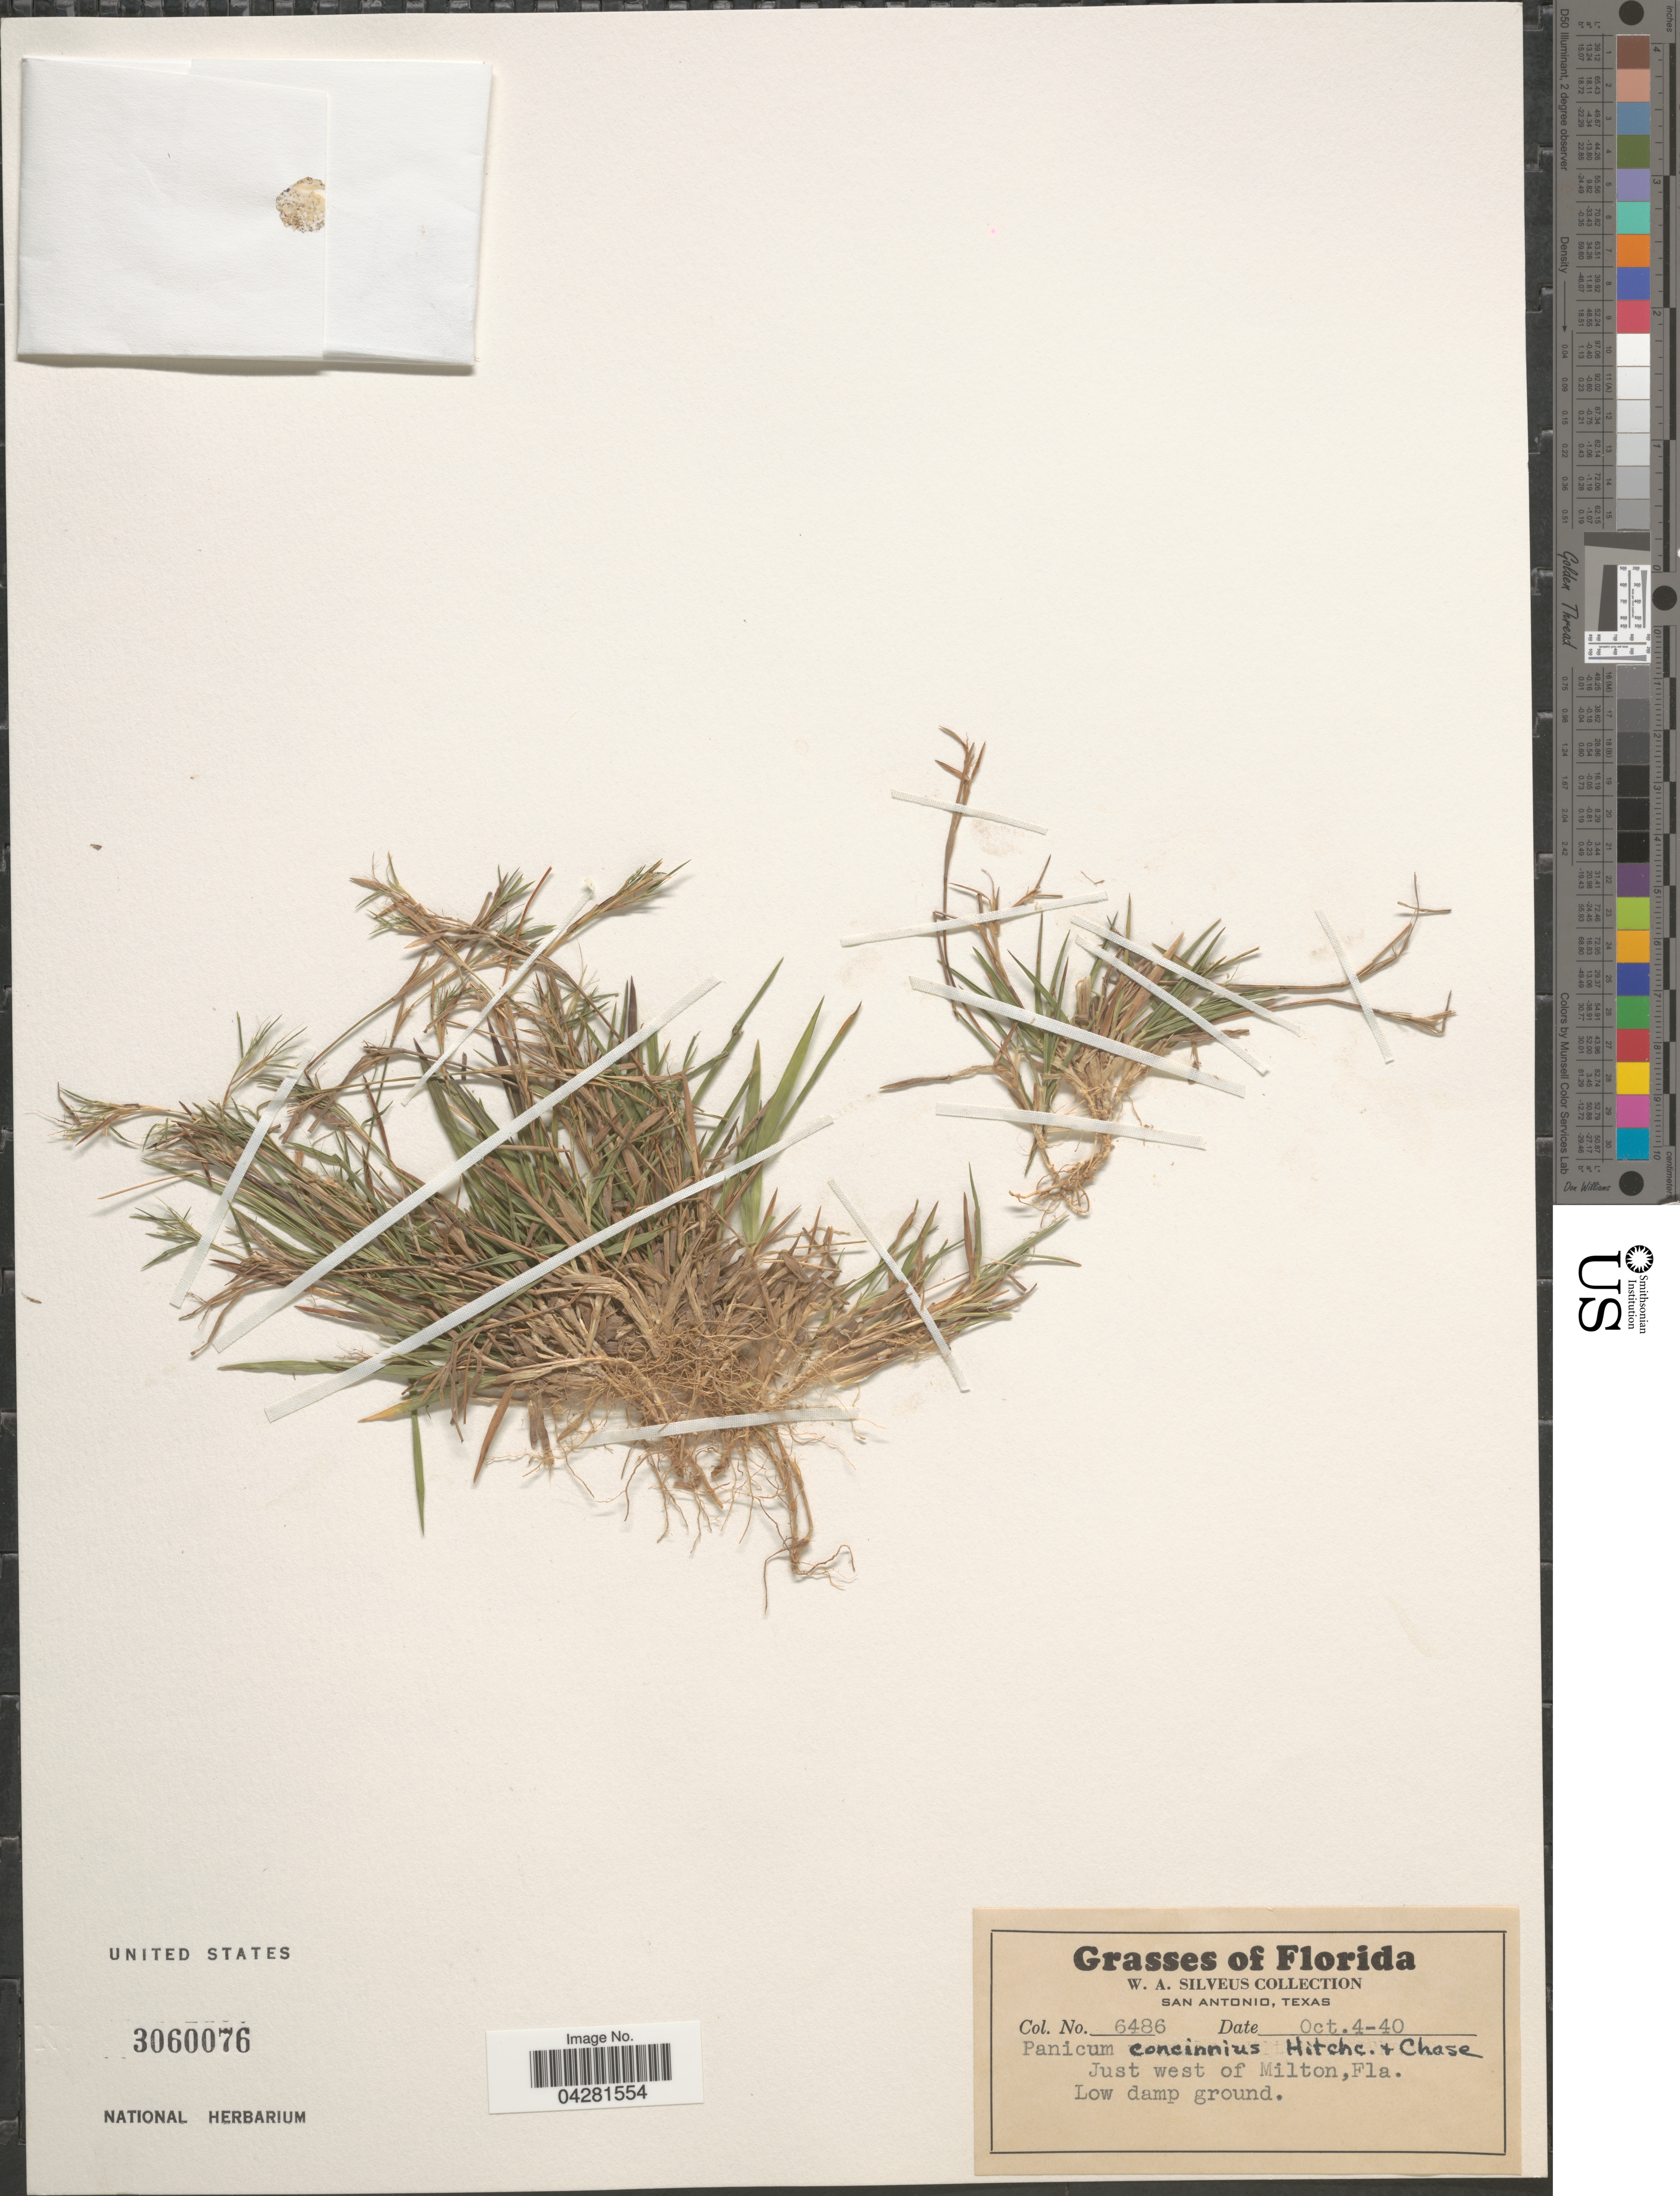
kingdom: Plantae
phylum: Tracheophyta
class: Liliopsida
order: Poales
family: Poaceae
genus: Dichanthelium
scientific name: Dichanthelium dichotomum var. unciphyllum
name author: (Trin.) Davidse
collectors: W. Silveus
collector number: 6486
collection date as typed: Transcribed d/m/y: 4/10/40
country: United States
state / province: Florida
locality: Just west of Milton.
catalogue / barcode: US 3060076